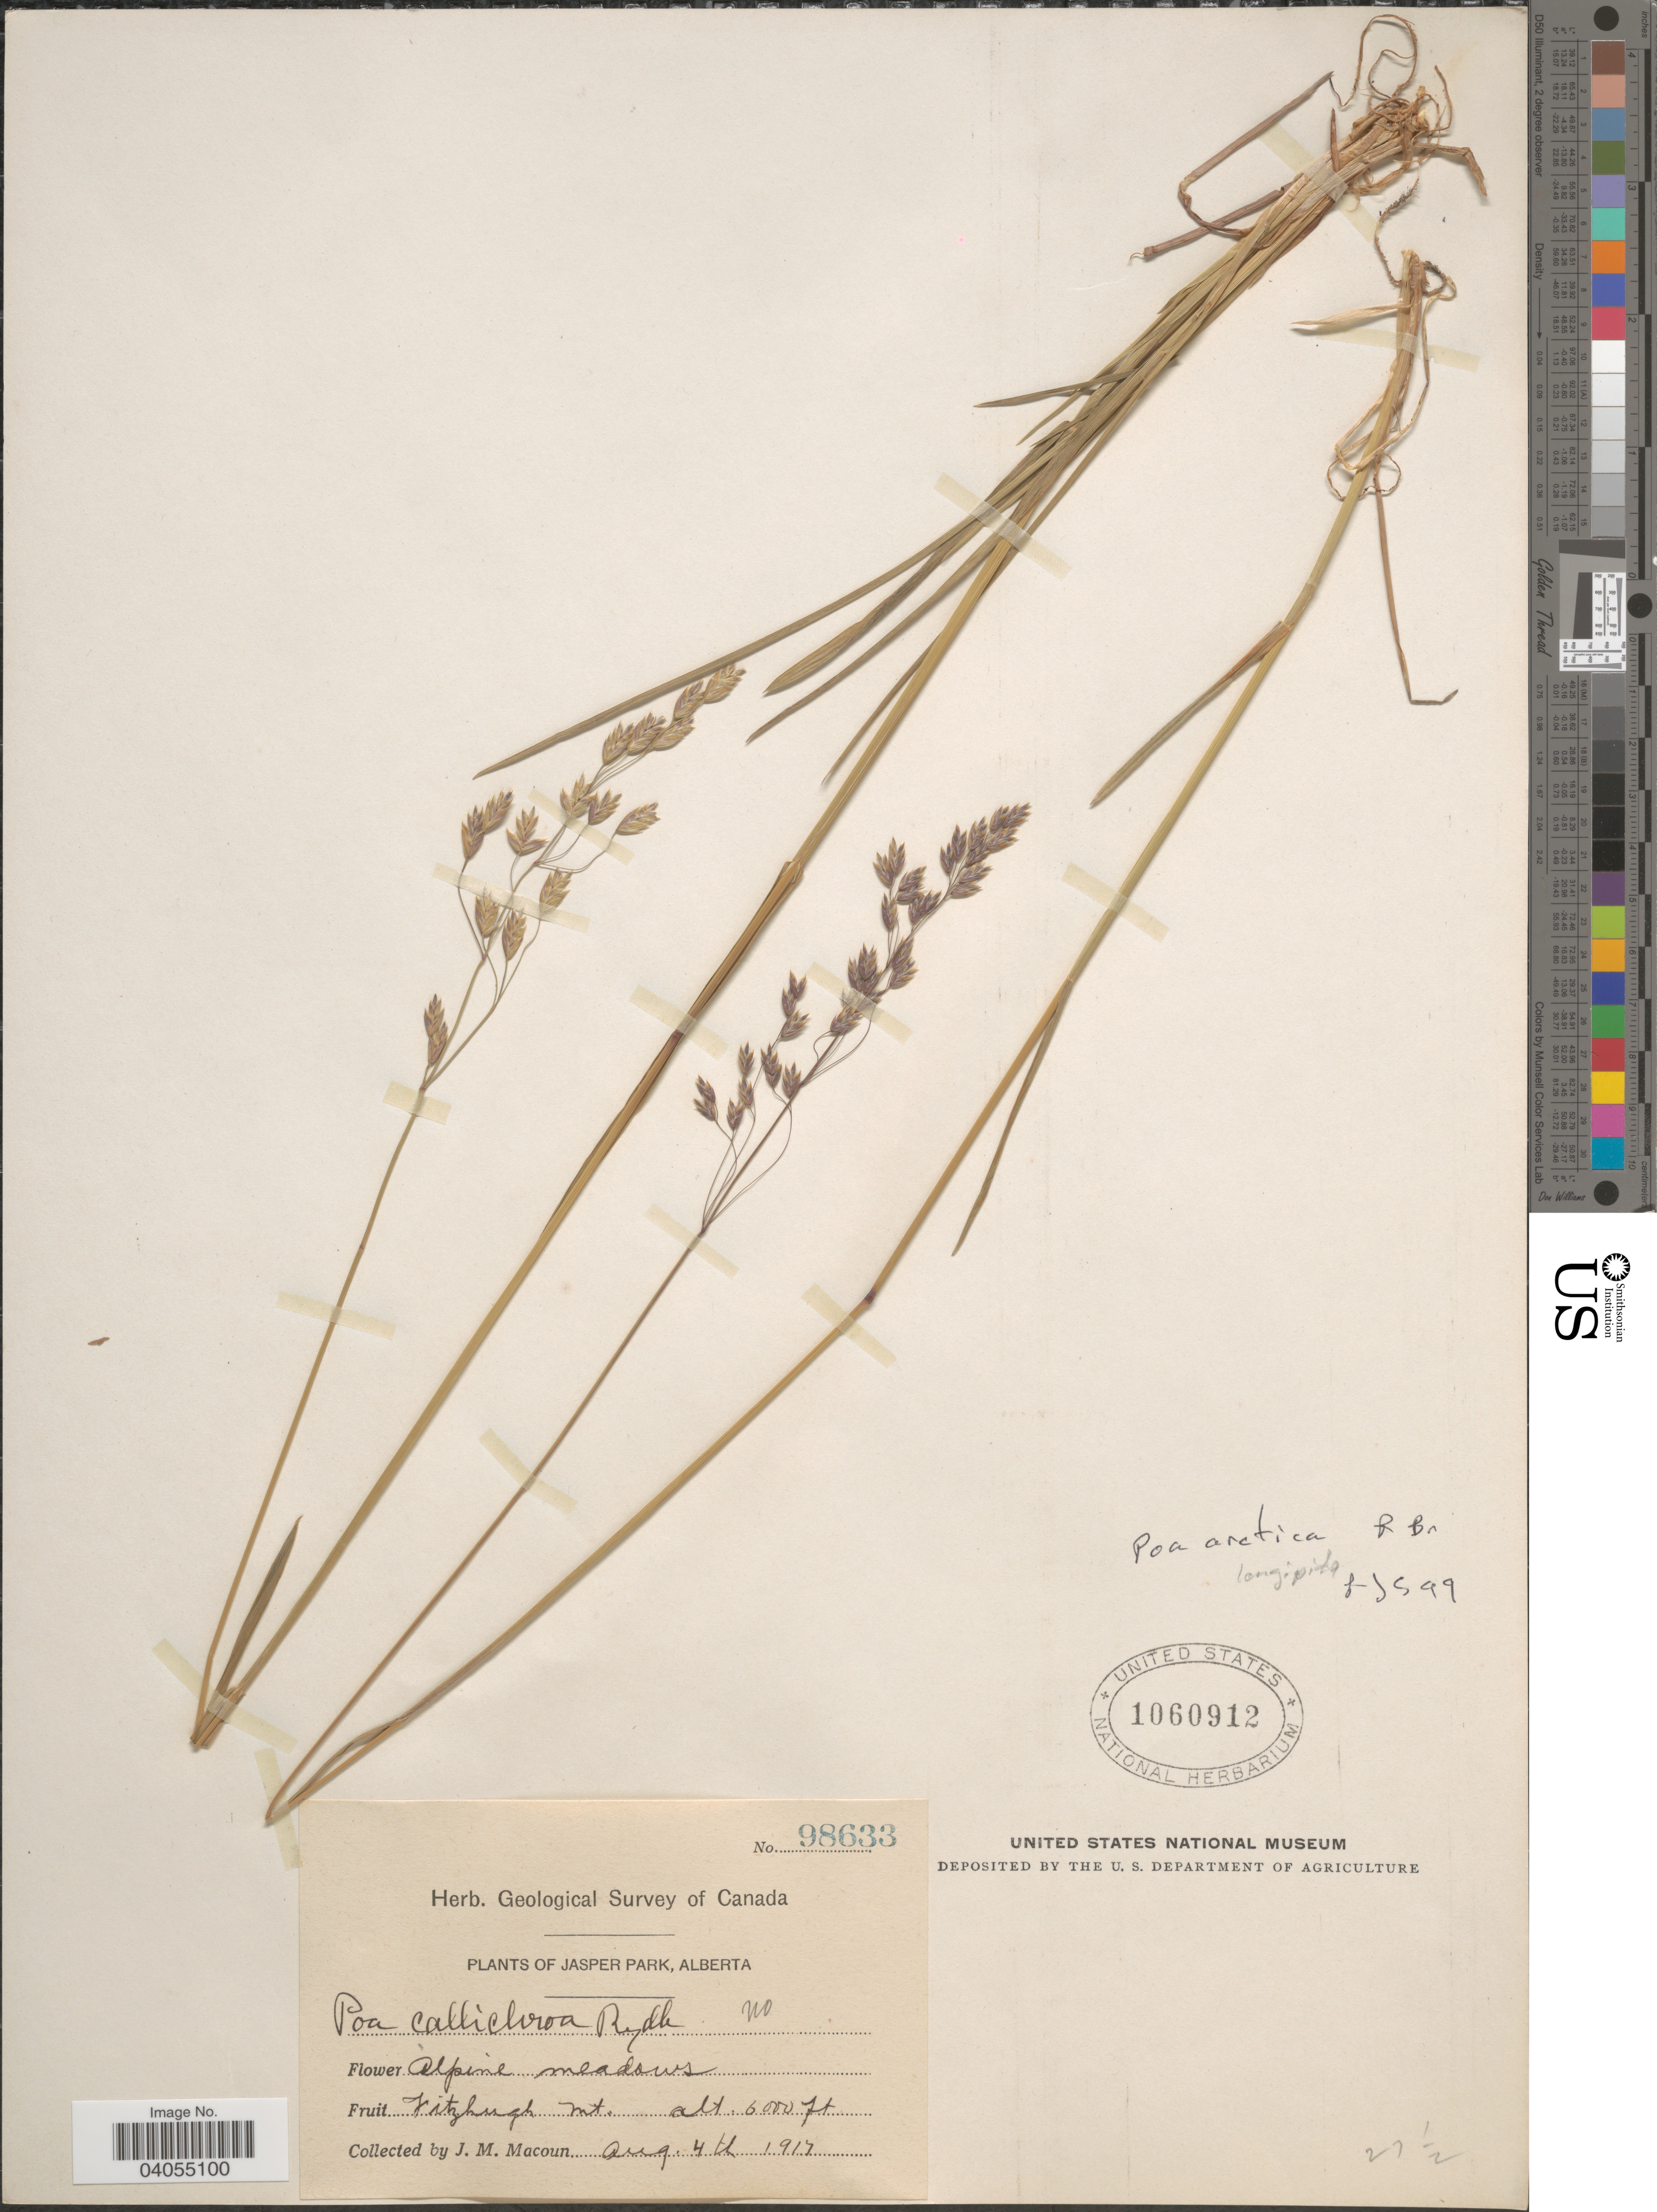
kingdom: Plantae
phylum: Tracheophyta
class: Liliopsida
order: Poales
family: Poaceae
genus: Poa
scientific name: Poa arctica subsp. arctica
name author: R. Br.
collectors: J. M. Macoun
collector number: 98633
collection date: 1917-08-04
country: Canada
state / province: Alberta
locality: Jasper Park. Fitzhugh Mt.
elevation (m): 1829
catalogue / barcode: US 1060912